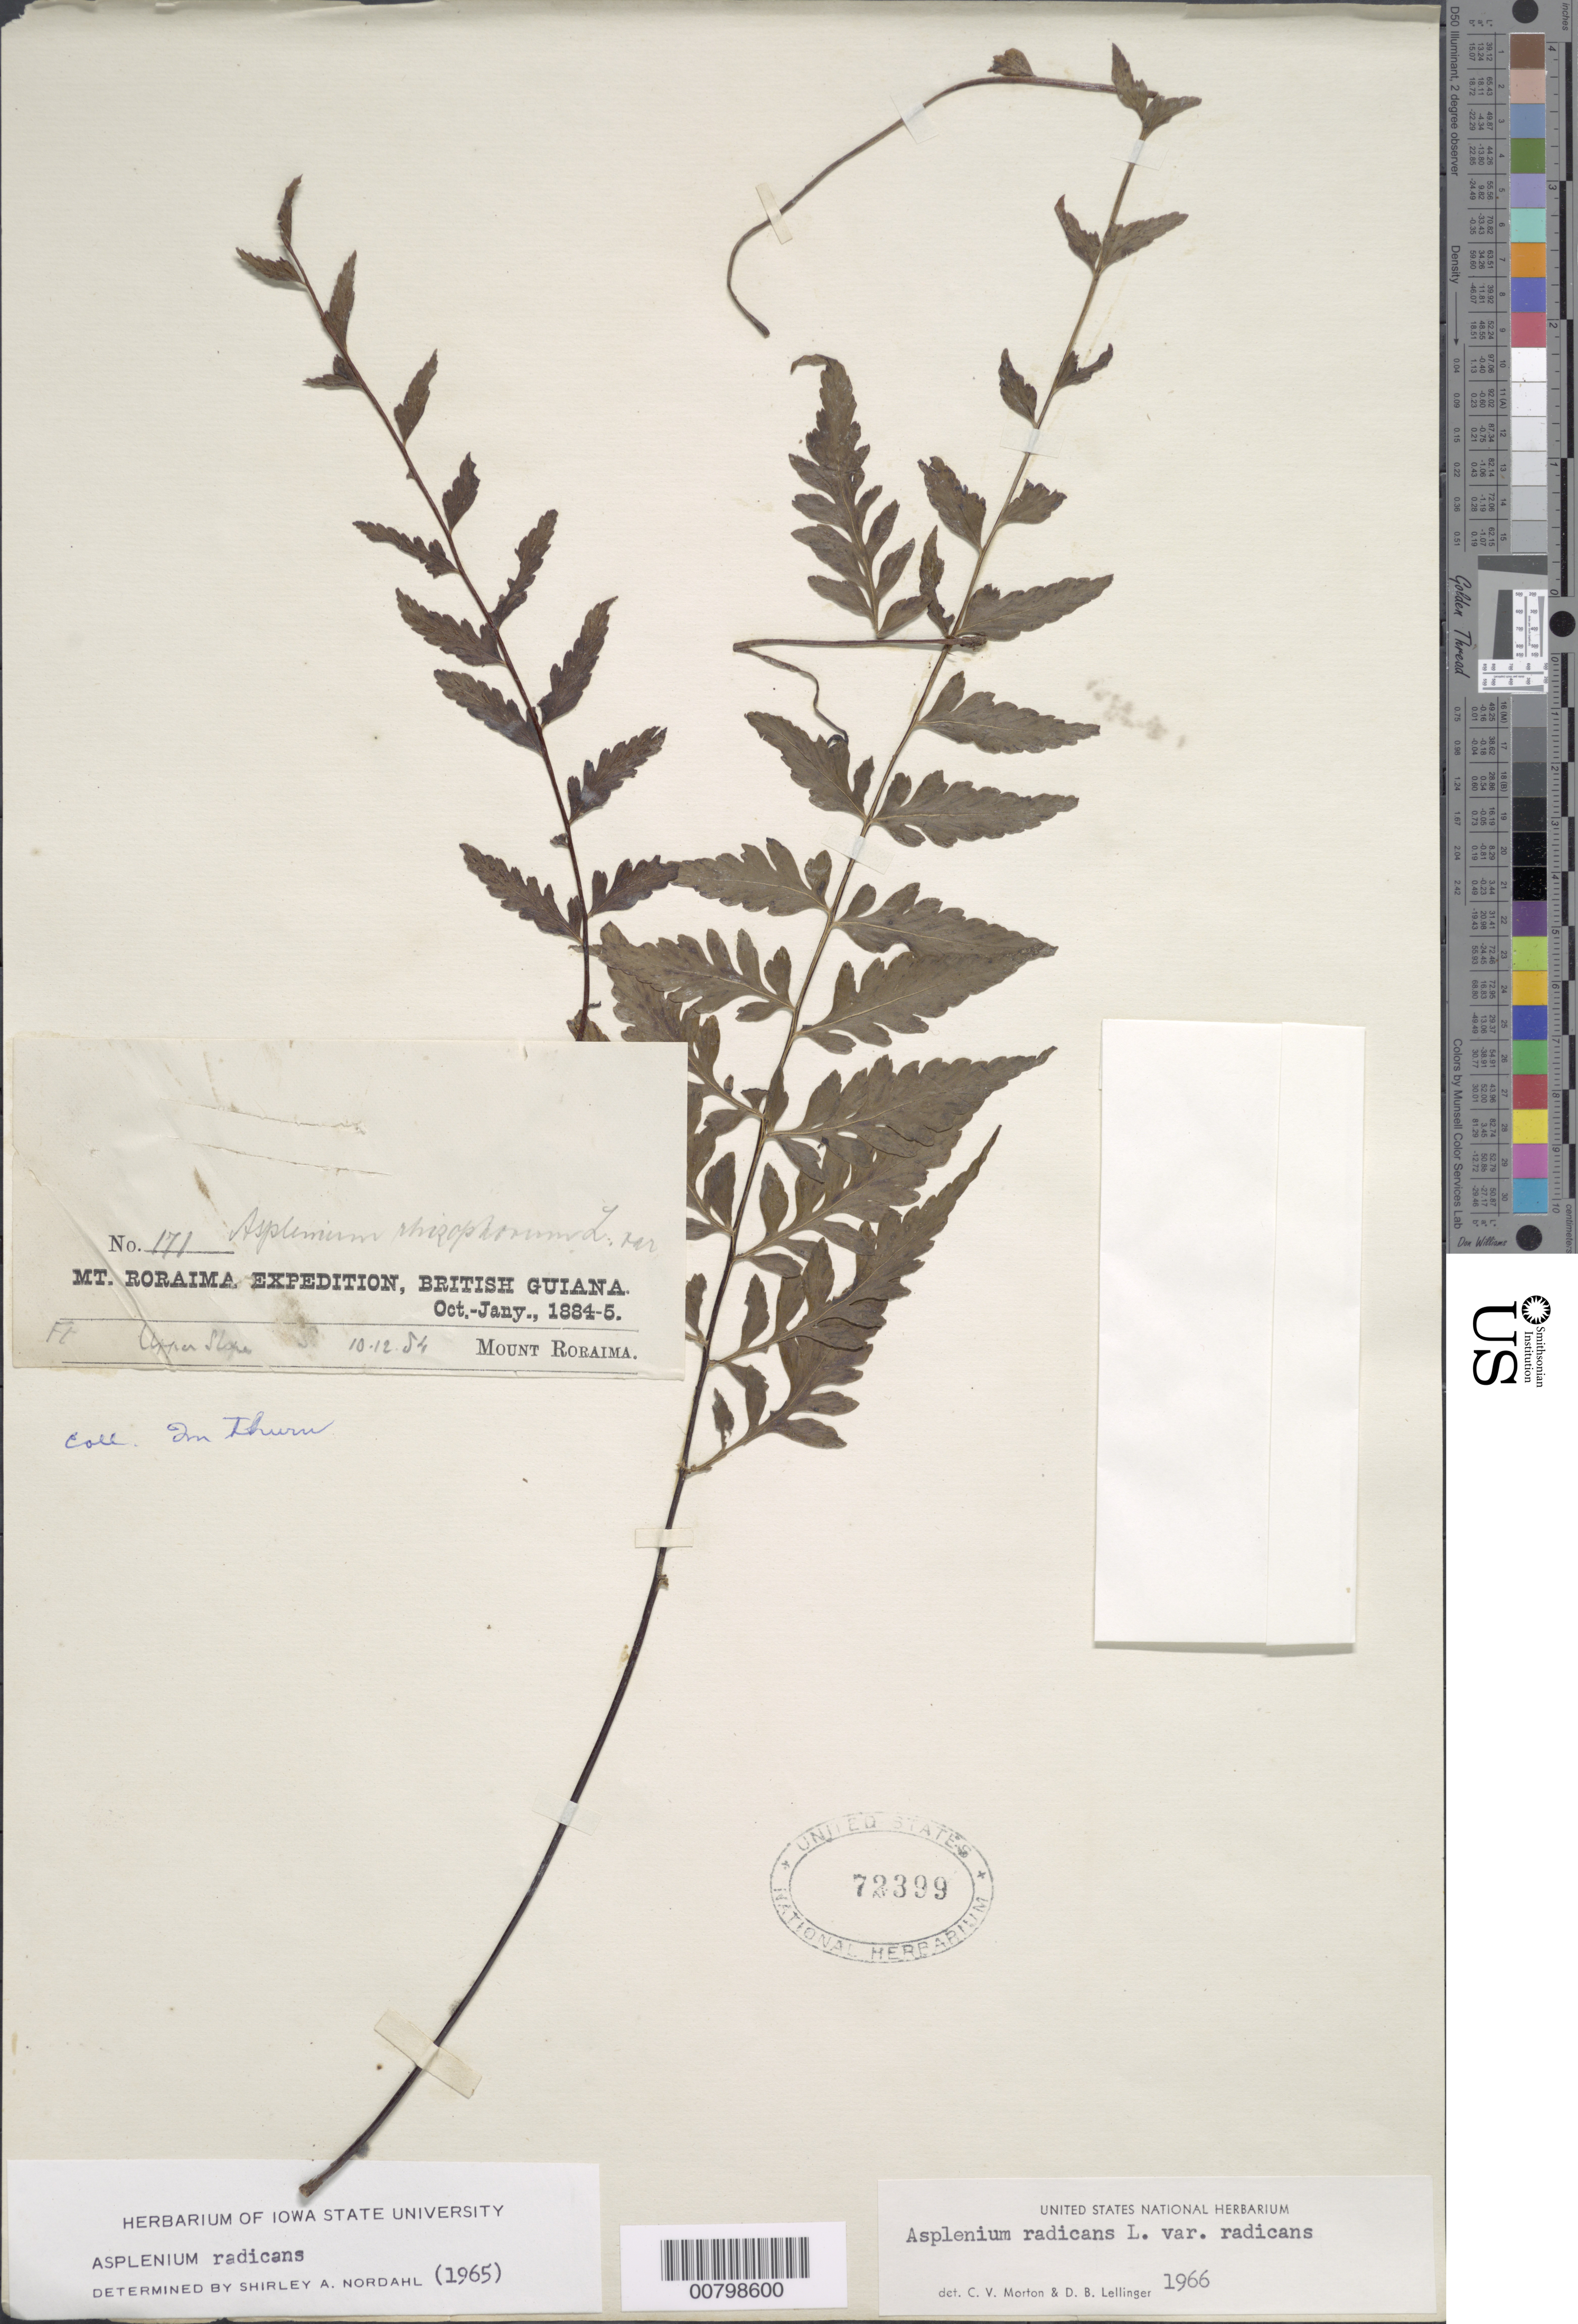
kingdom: Plantae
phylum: Tracheophyta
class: Polypodiopsida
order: Polypodiales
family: Aspleniaceae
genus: Asplenium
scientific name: Asplenium radicans var. radicans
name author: L.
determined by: Morton, C. V.; Lellinger, D. B.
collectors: E. F. im Thurn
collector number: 171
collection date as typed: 10 December 1884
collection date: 1884-12-10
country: Guyana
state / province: Cuyuni-Mazaruni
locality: Mt. Roraima, upper slope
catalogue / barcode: US 72399